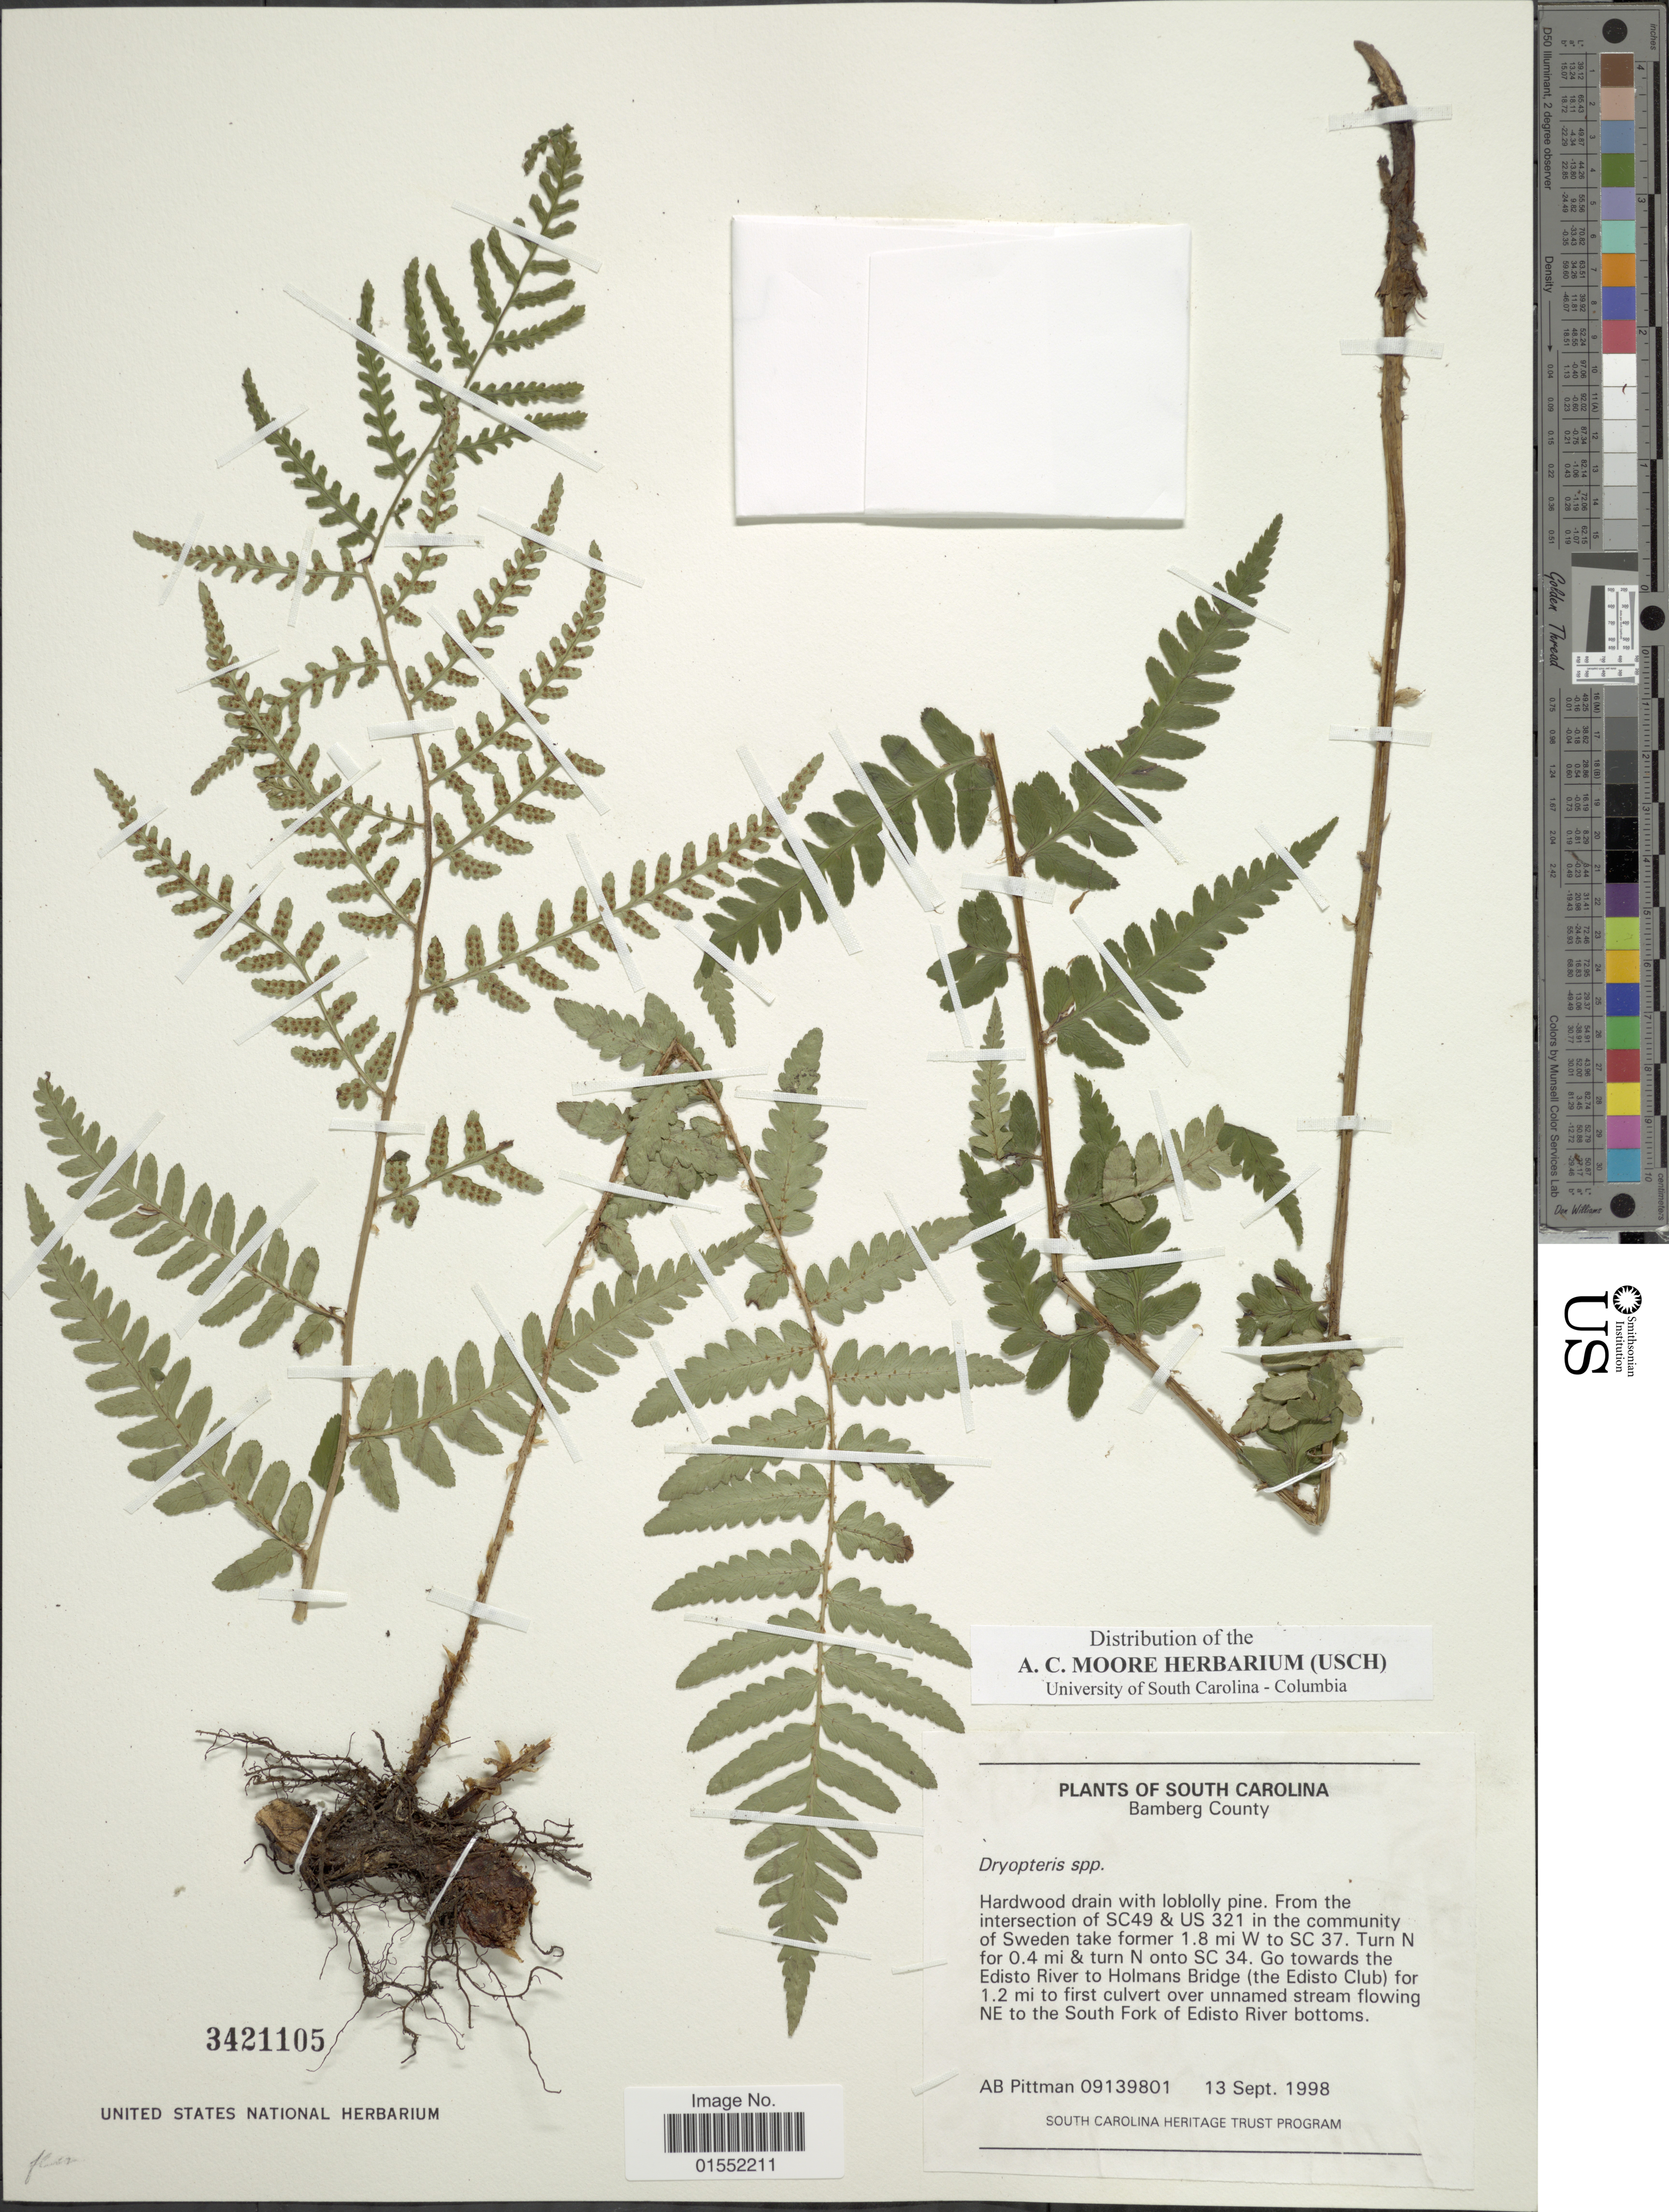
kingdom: Plantae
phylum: Tracheophyta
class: Polypodiopsida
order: Polypodiales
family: Dryopteridaceae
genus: Dryopteris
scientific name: Dryopteris sp.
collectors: A. B. Pittman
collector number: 09139801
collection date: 1998-09-13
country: United States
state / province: South Carolina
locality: Bamberg County, From the intersection of SC49 & US 321 in the community of Sweden take former 1.8 mi W to SC 37, Turn N for 0.4 mi & turn N onto SC 34, Go towards the Edisto River to Holmans Bridge (the Edisto Club) for 1.2 mi to first culvert over unnamed stream flowing NE to the South Fork of Edisto River bottoms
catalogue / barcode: US 3421105